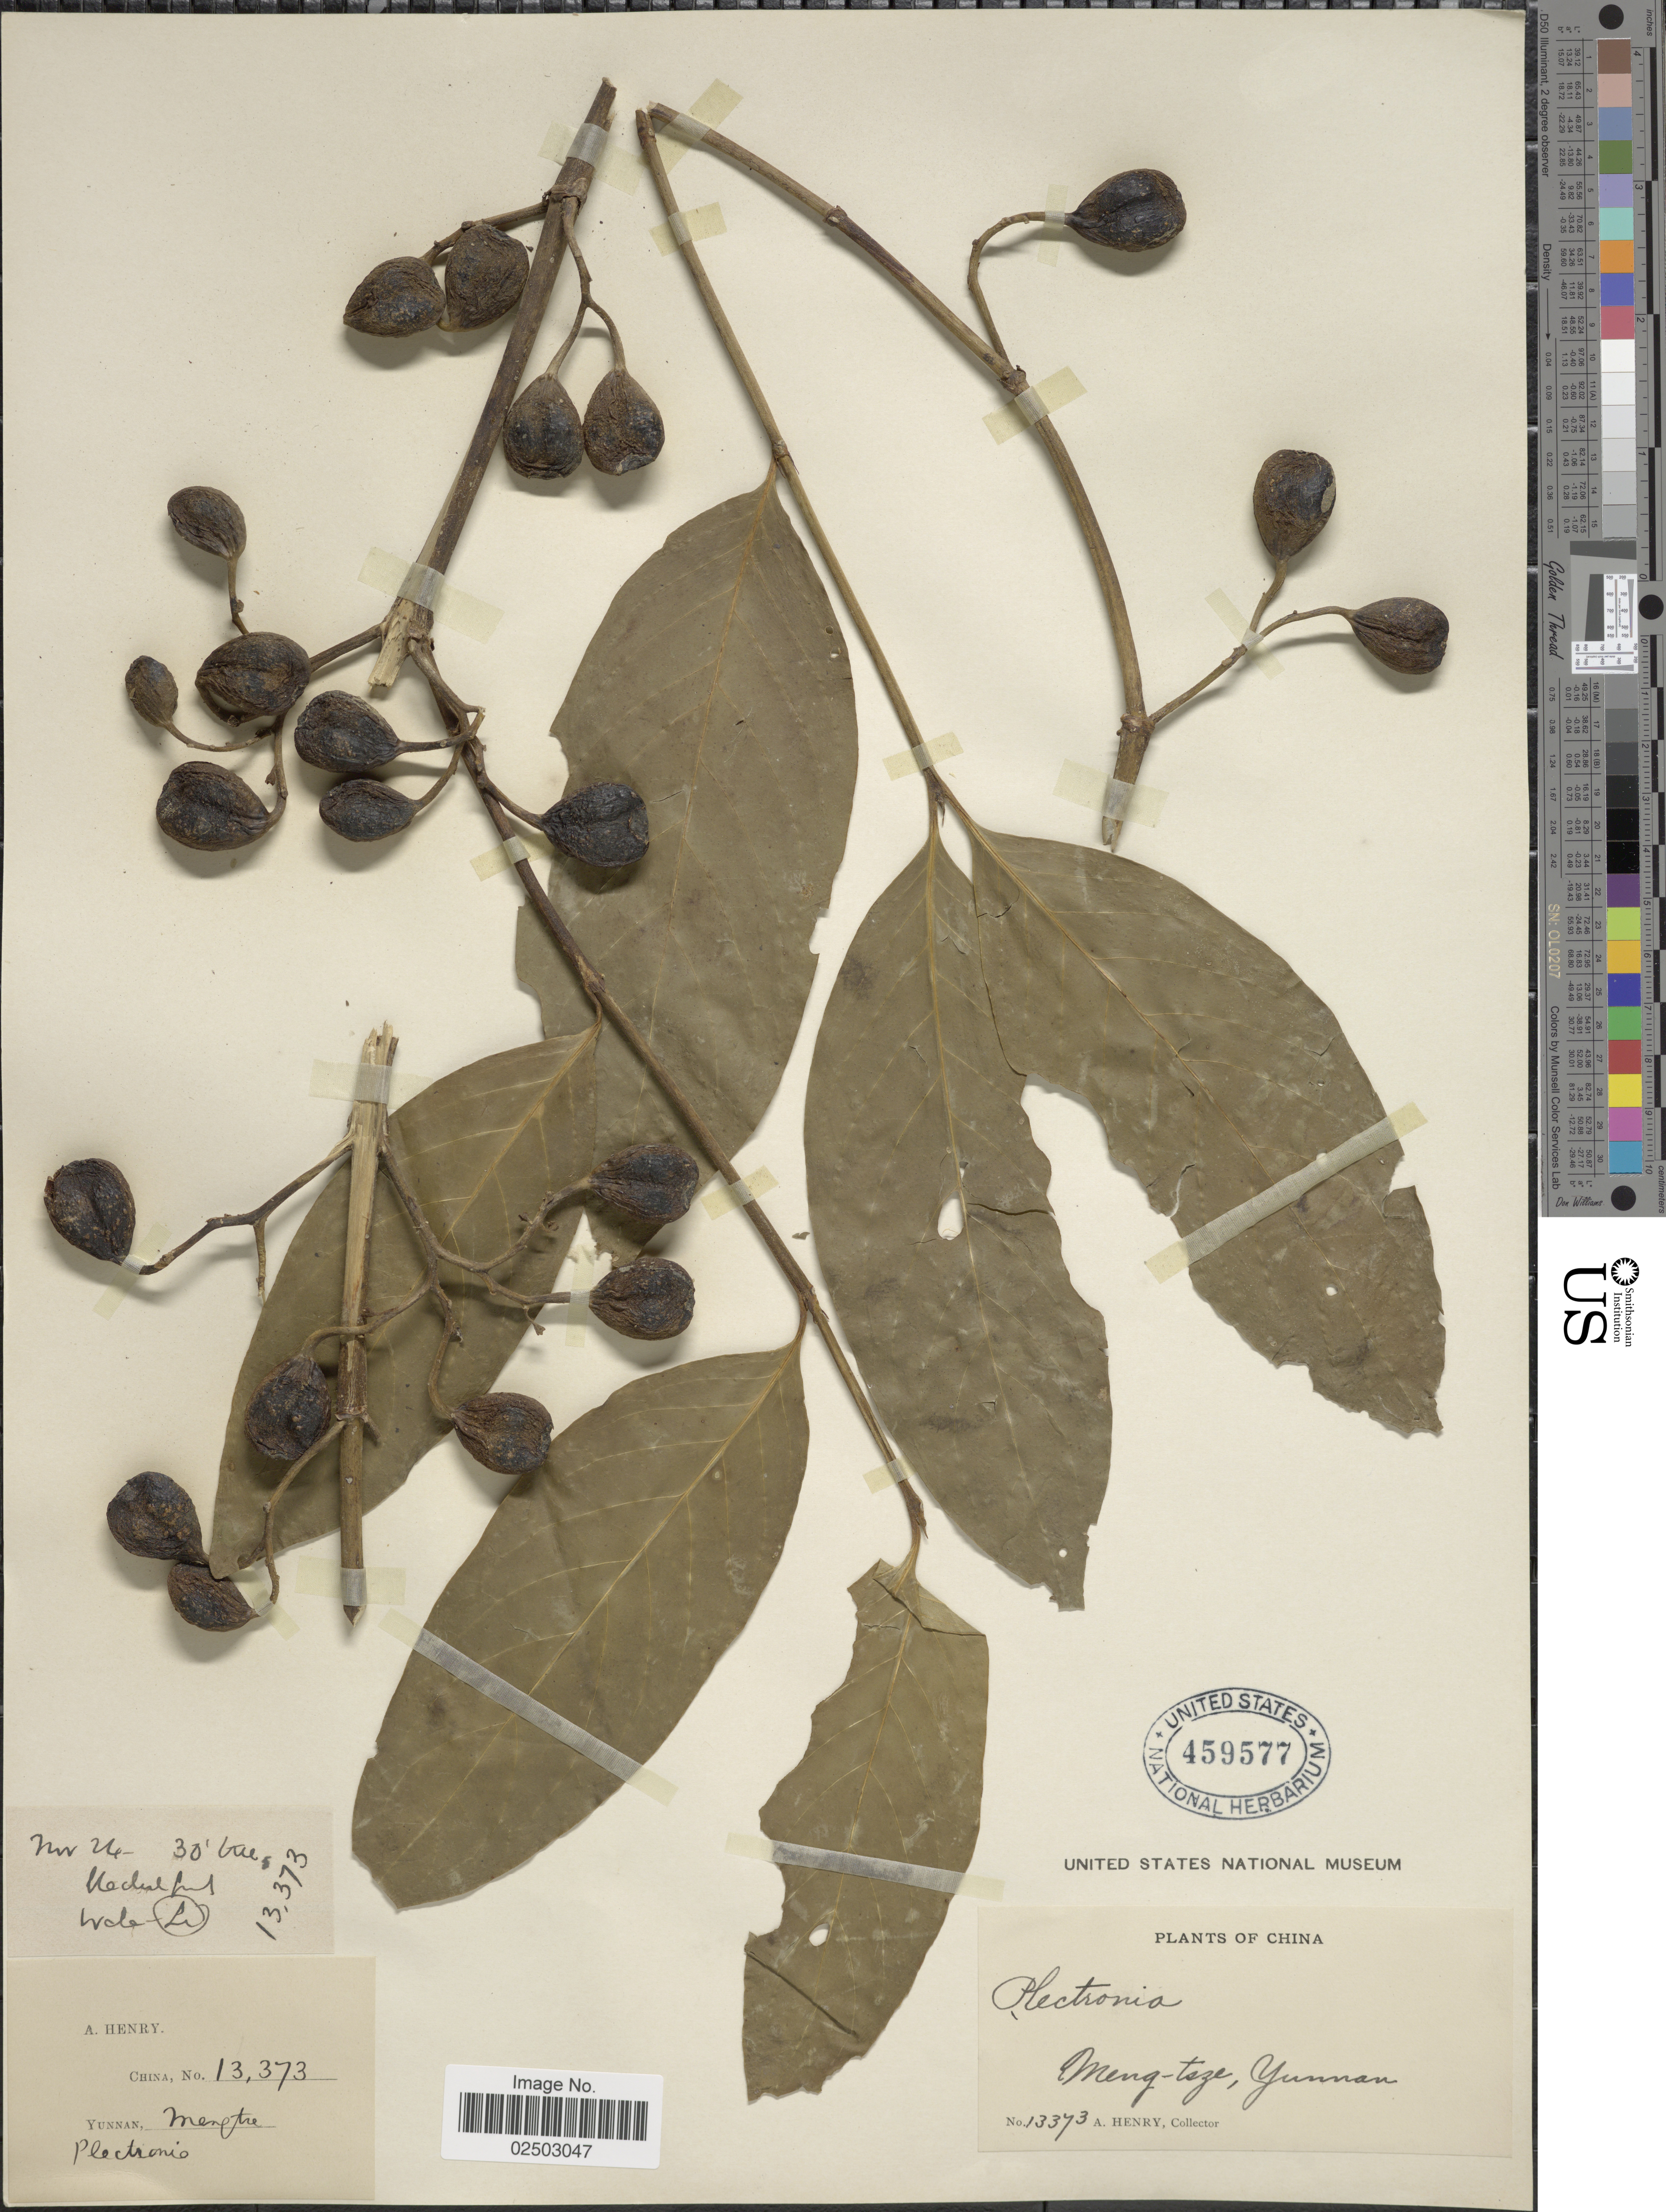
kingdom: Plantae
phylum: Tracheophyta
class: Magnoliopsida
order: Gentianales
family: Rubiaceae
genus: Bridsonia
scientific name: Bridsonia chamaedendrum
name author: (Kuntze) Verstraete & A.E. van Wyk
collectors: A. Henry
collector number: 13373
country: China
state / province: Yunnan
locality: Meng-tsze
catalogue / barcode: US 459577